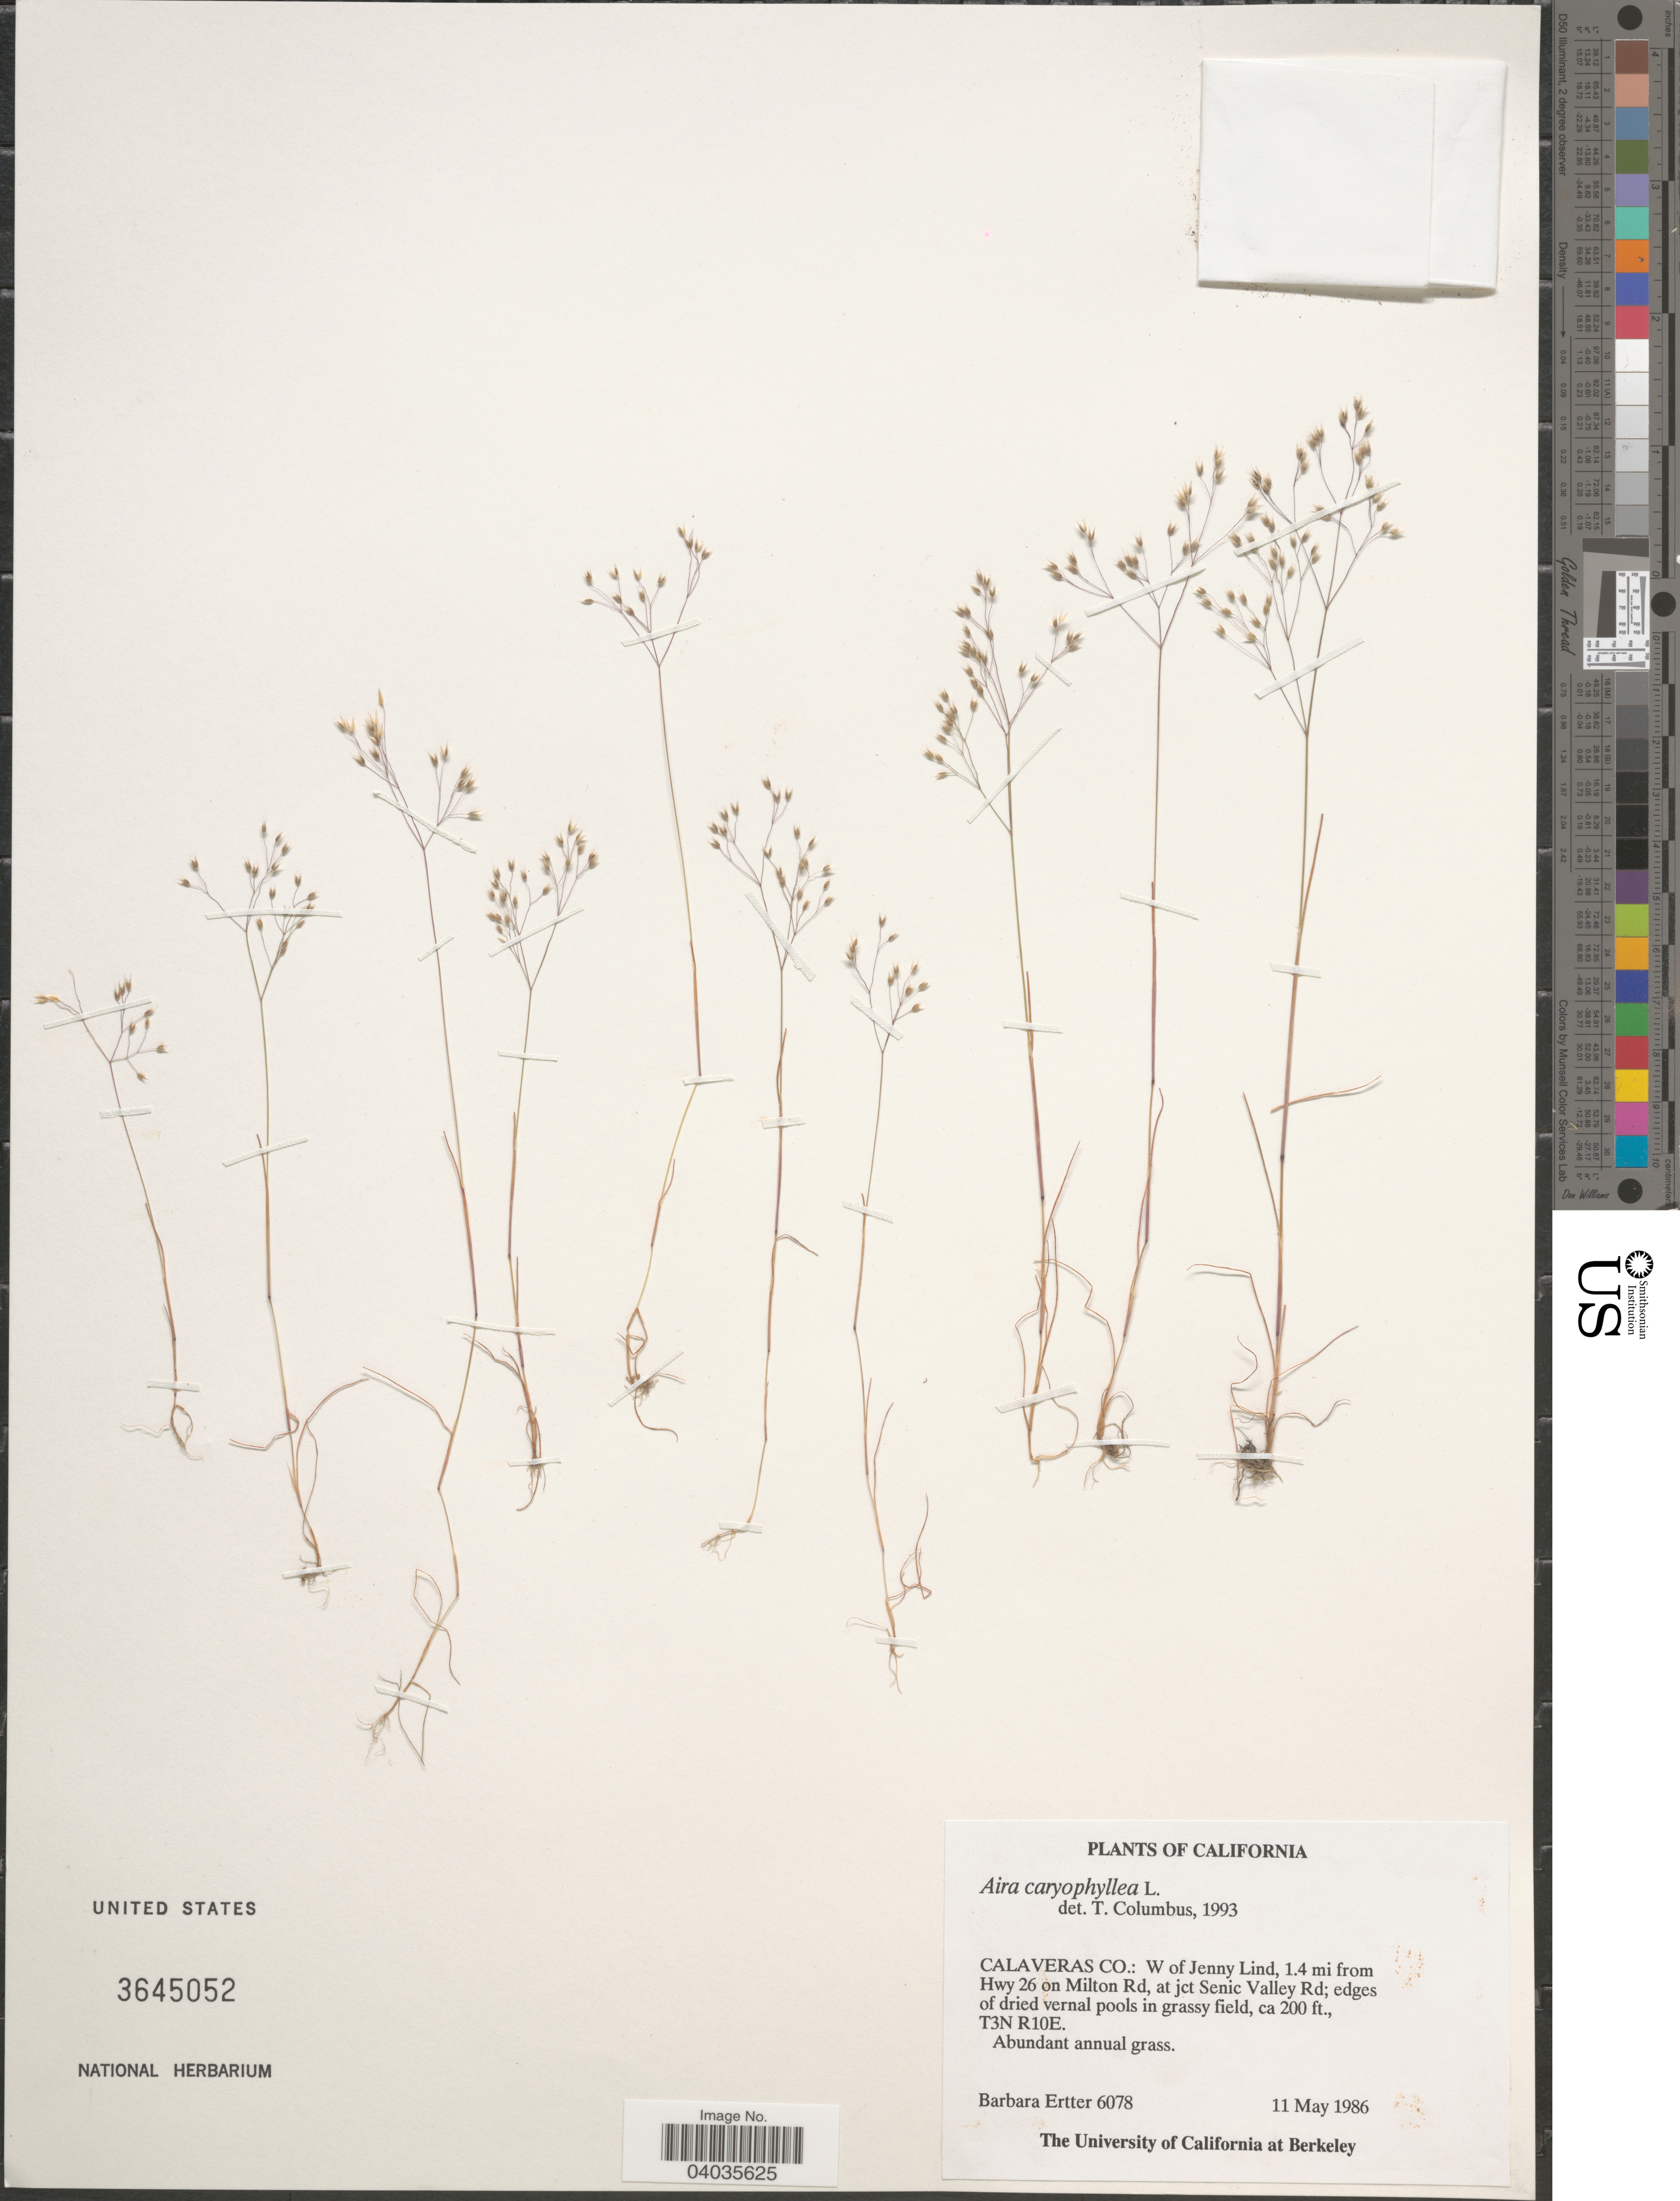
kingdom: Plantae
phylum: Tracheophyta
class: Liliopsida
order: Poales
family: Poaceae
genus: Aira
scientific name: Aira caryophyllea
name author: L.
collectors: B. Ertter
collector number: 6078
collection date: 1986-05-11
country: United States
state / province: California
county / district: Calaveras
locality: Calaveras Co.: W of Jenny Lind, 1.4 mi from Hwy 26 on Milton Rd, at jct Senic Valley Rd, T3N R10E.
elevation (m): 61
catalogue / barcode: US 3645052